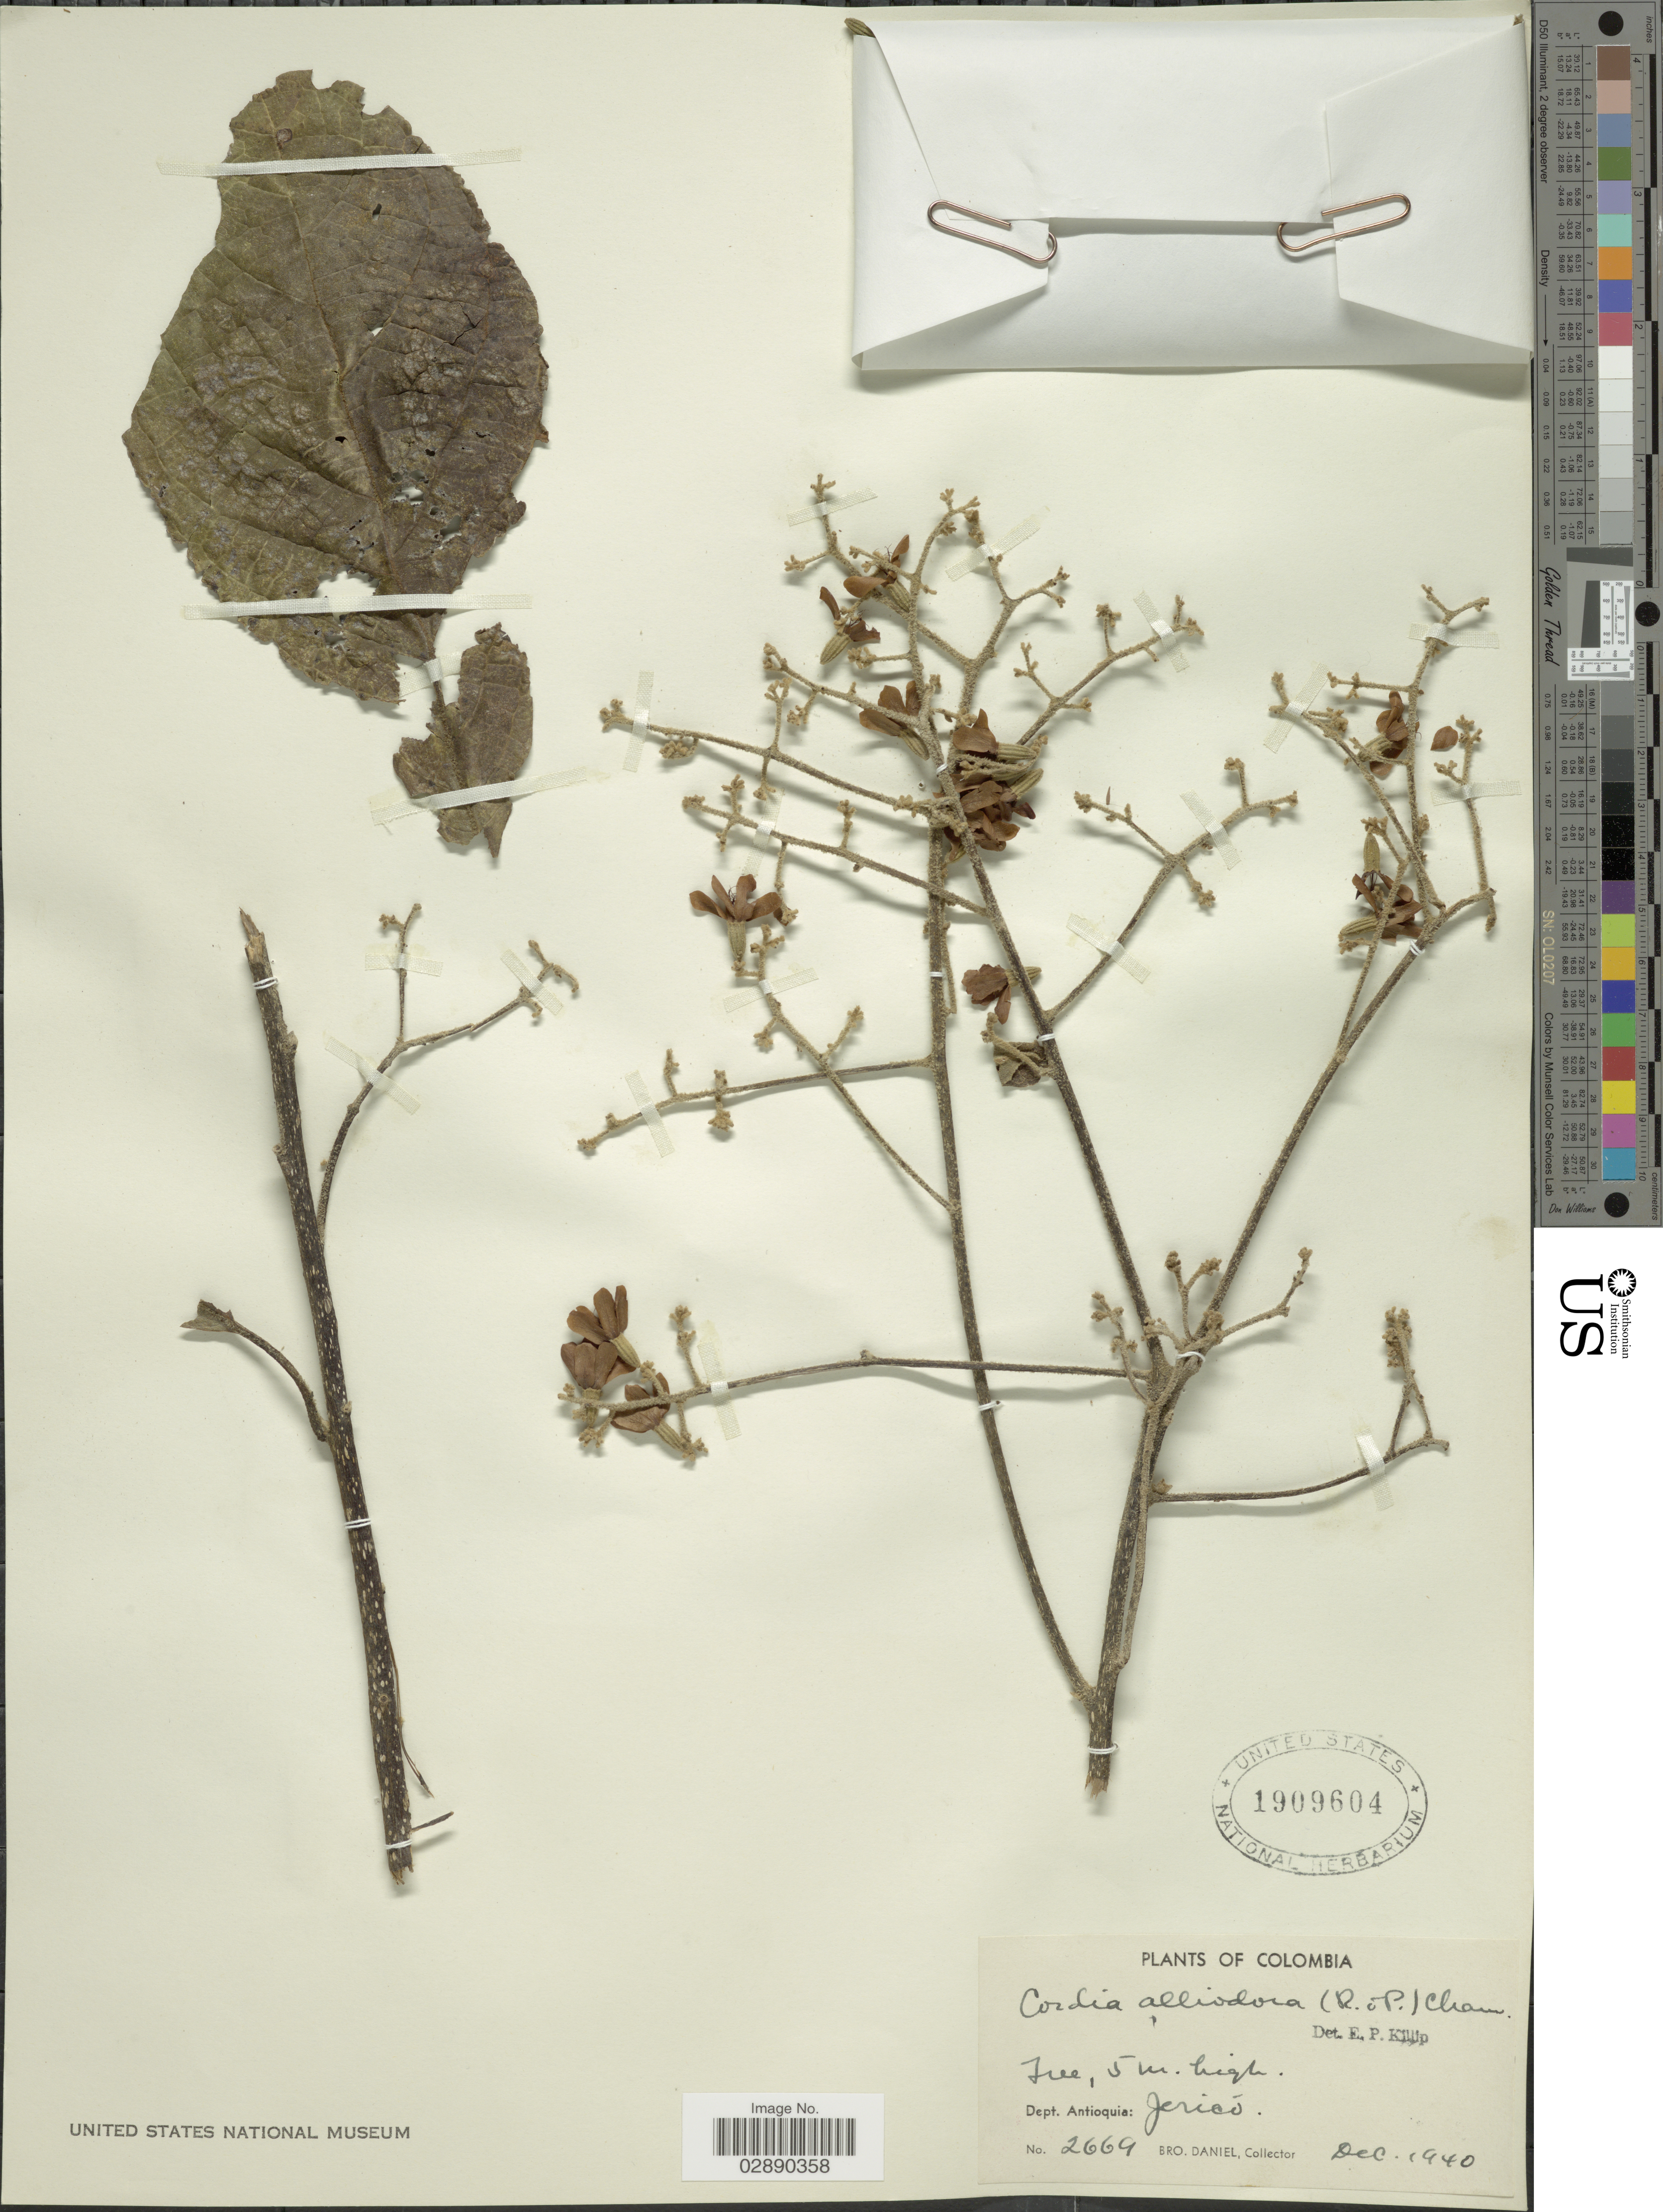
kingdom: Plantae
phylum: Tracheophyta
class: Magnoliopsida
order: Boraginales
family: Cordiaceae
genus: Cordia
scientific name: Cordia alliodora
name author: (Ruiz & Pav.) Oken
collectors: Bro. Daniel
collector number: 2669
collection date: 1940-12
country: Colombia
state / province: Antioquia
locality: Jericó.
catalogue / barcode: US 1909604